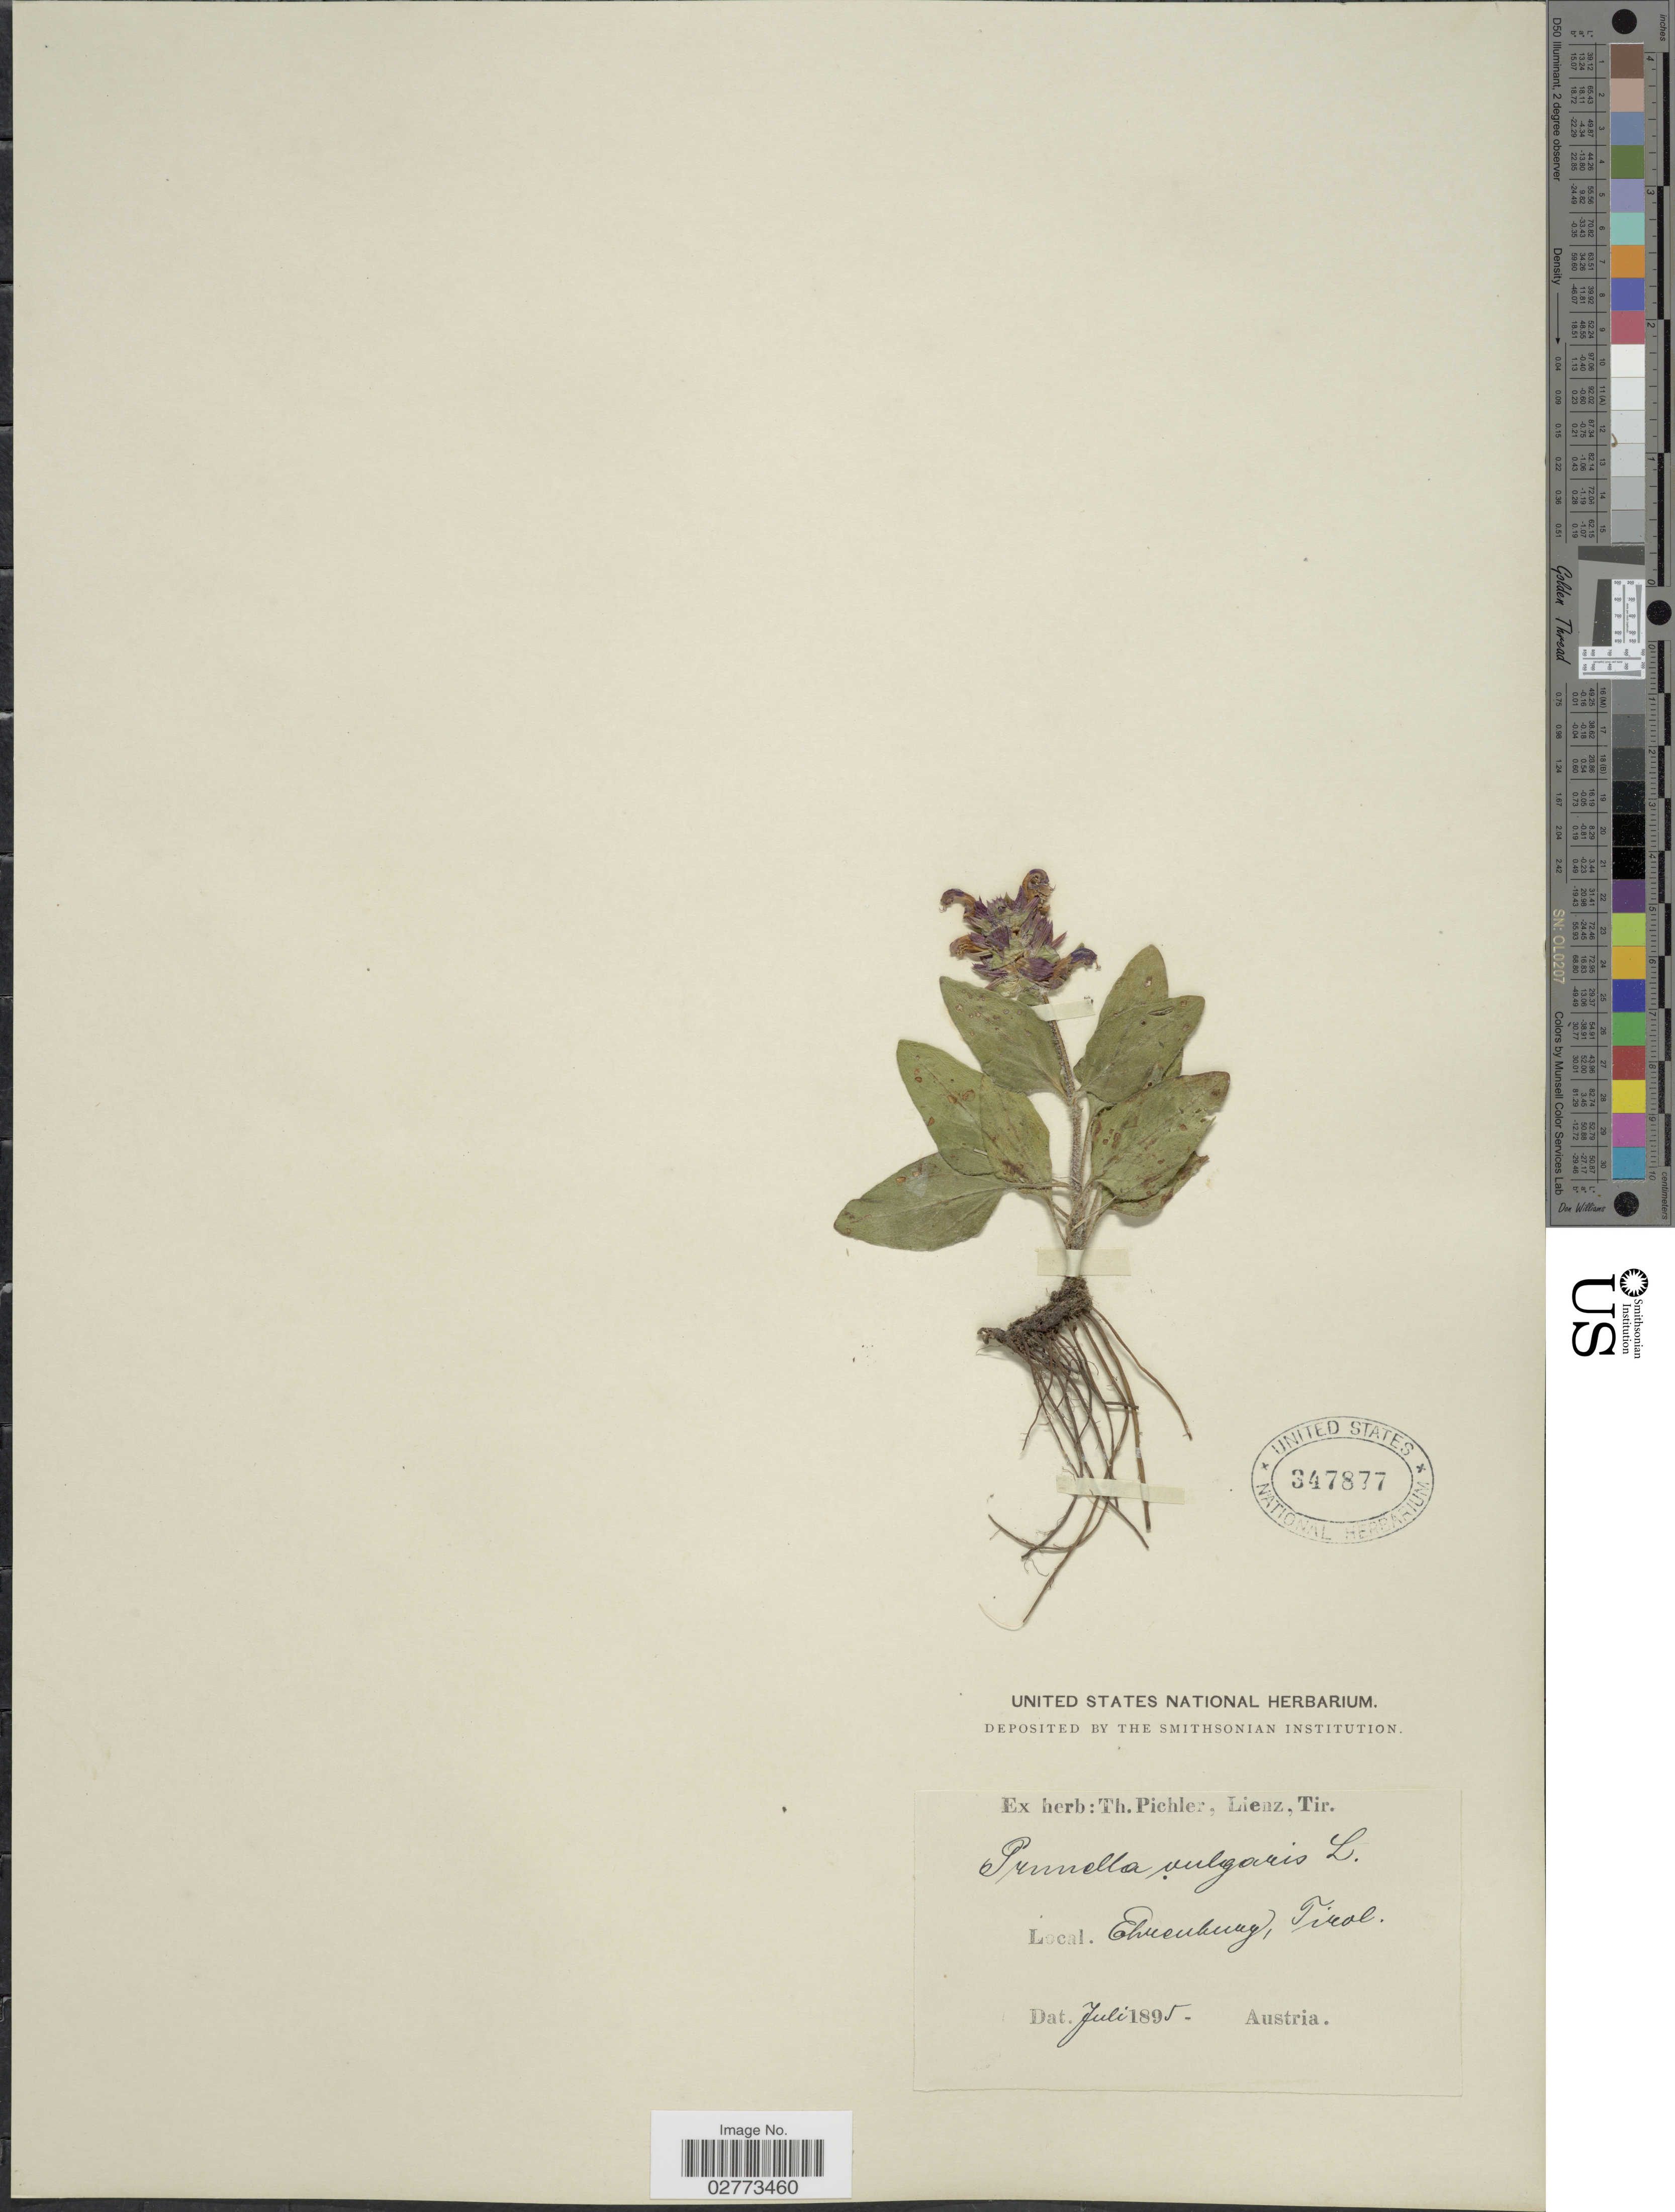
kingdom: Plantae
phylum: Tracheophyta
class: Magnoliopsida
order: Lamiales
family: Lamiaceae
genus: Prunella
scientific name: Prunella vulgaris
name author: L.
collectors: ex herb. T. Pichler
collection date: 1895-07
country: Austria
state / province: Tirol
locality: Ehrenburg.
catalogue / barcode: US 347877